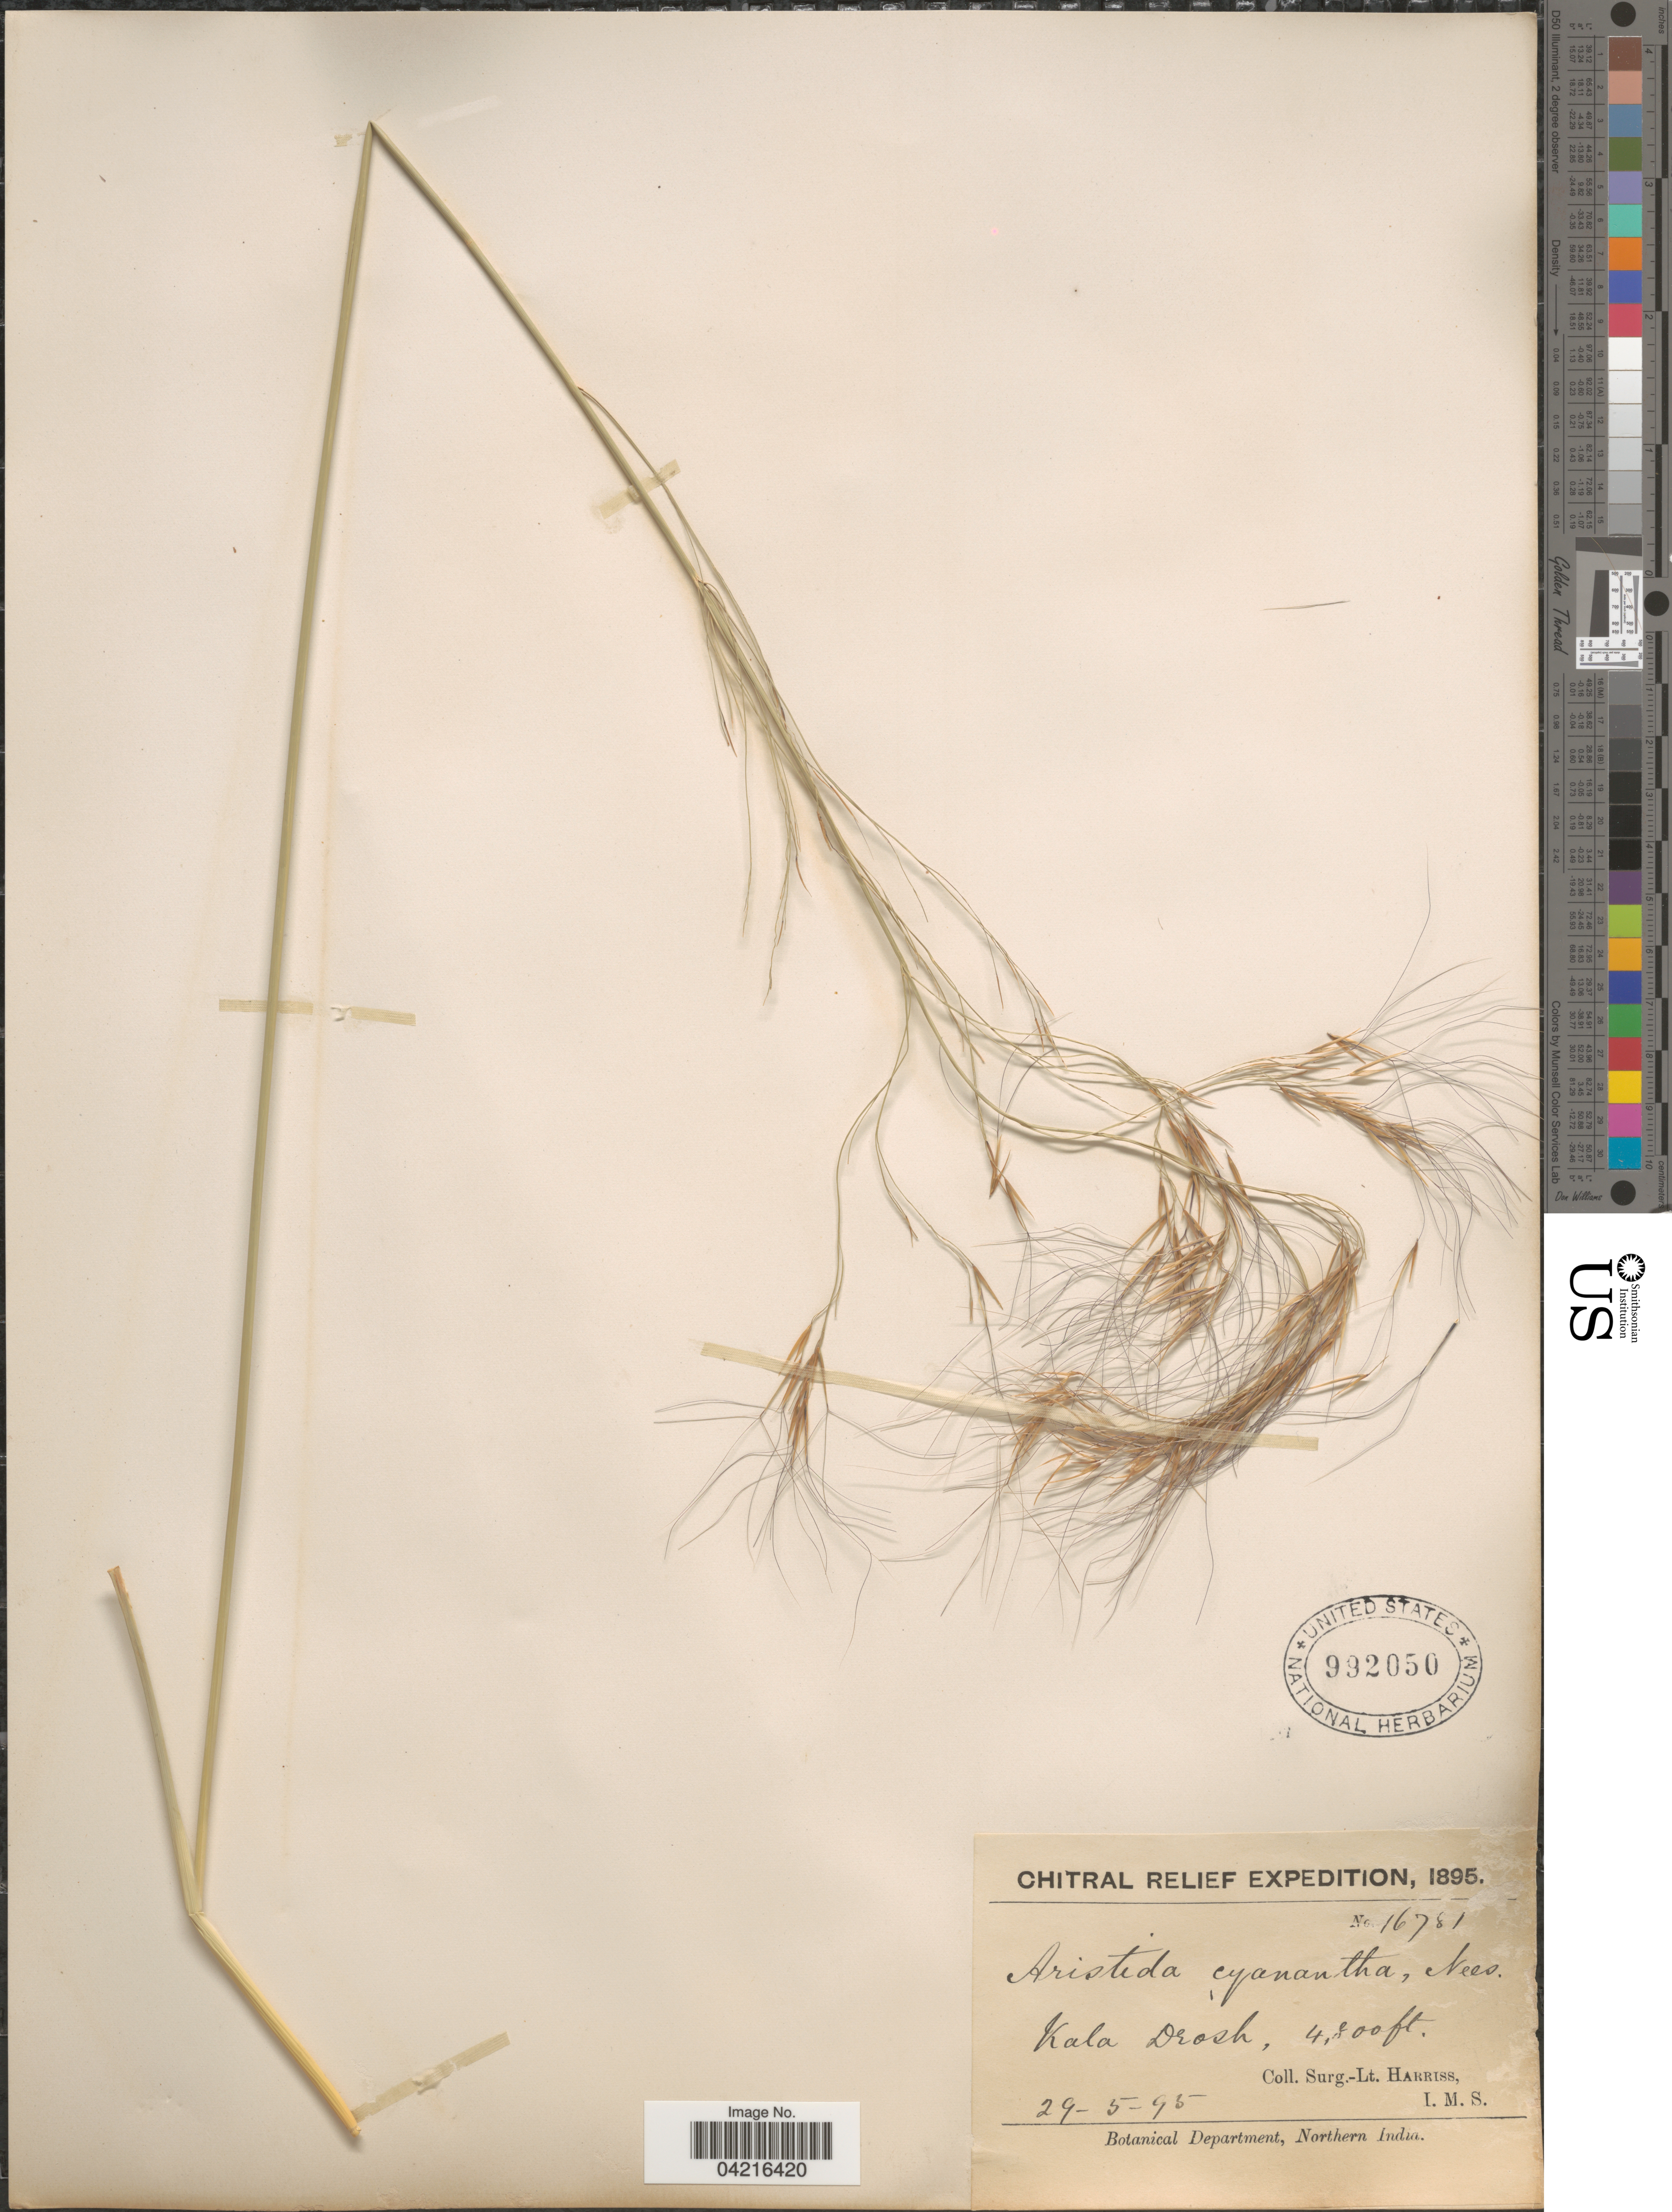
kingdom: Plantae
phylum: Tracheophyta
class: Liliopsida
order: Poales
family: Poaceae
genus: Aristida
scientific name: Aristida cyanantha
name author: Nees ex Steud.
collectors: S. A. Harris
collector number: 16781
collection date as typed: Transcribed d/m/y: 29/5/95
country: Pakistan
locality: Chitral Relief Expedition, 1895. Kala Drosh.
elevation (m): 1463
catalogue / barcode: US 992050